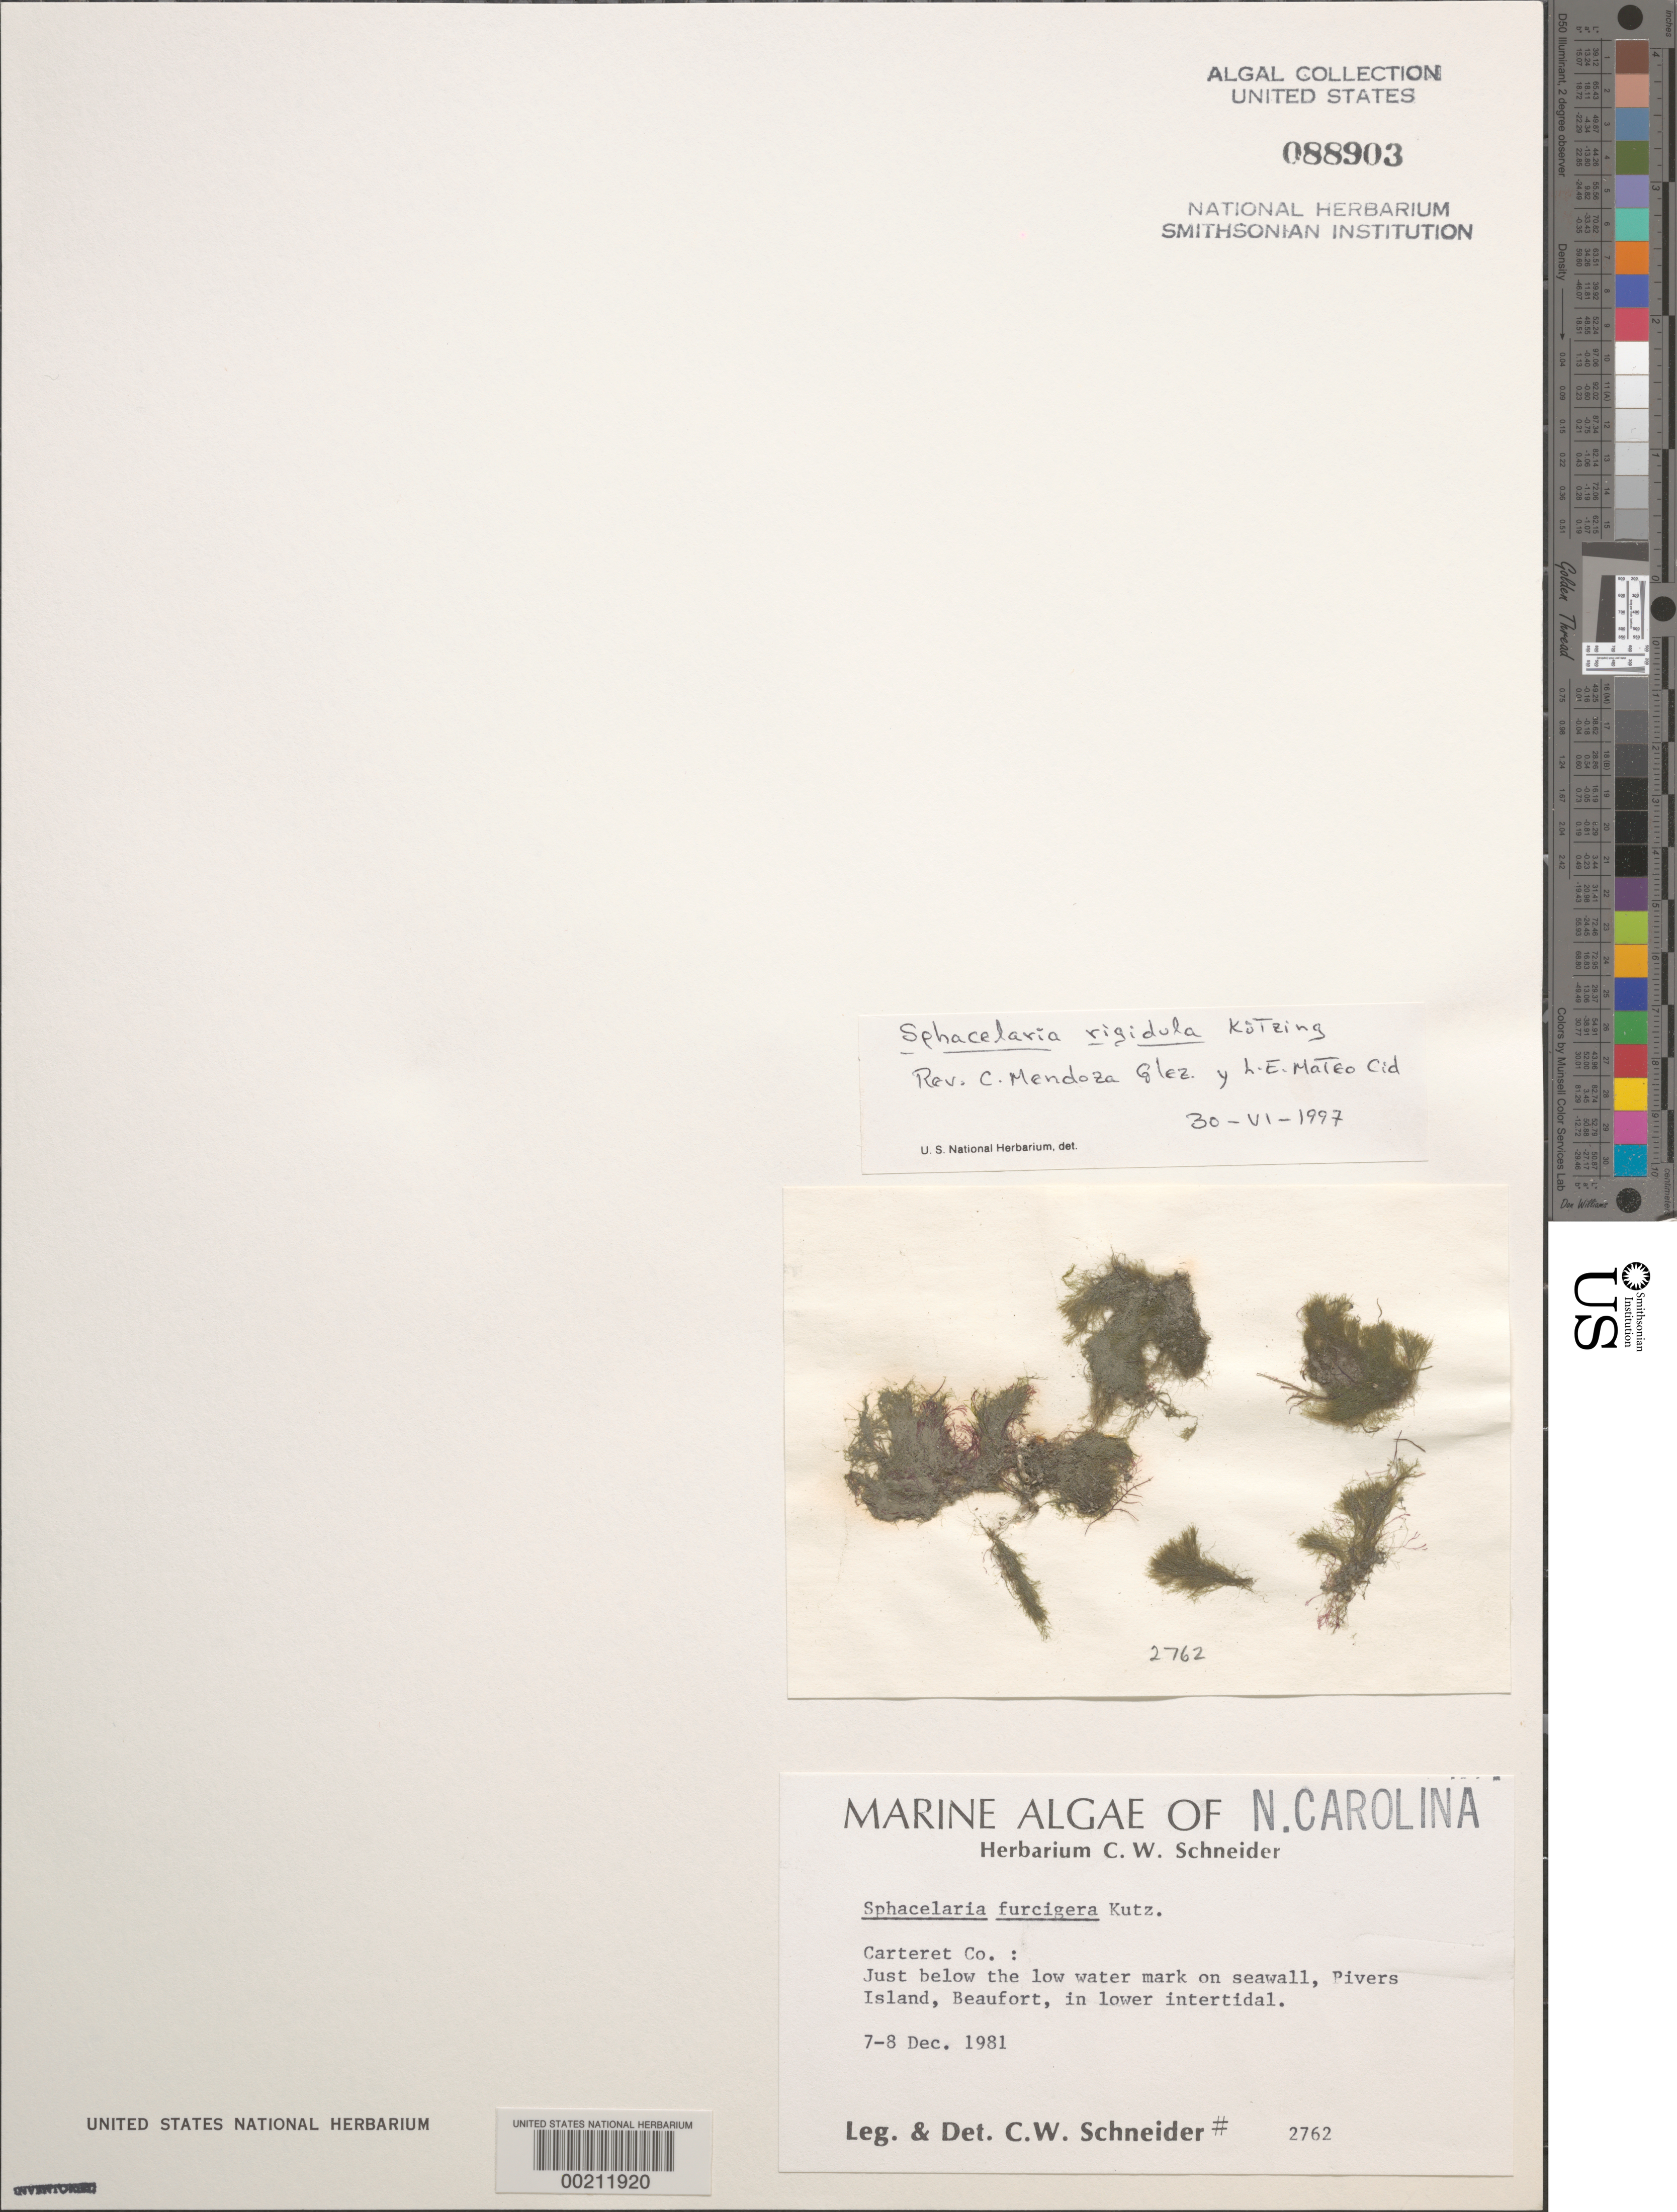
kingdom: Chromista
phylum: Ochrophyta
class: Phaeophyceae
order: Sphacelariales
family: Sphacelariaceae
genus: Sphacelaria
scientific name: Sphacelaria rigidula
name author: Kütz.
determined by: Mendoza G., C.; Mateo. Cid, L. E.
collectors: C. W. Schneider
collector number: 2762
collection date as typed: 07 Dec 1981 TO 08 Dec 1981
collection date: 1981-12-07/1981-12-08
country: United States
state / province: North Carolina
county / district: Carteret County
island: Pivers Island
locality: Beaufort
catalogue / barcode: US 88903